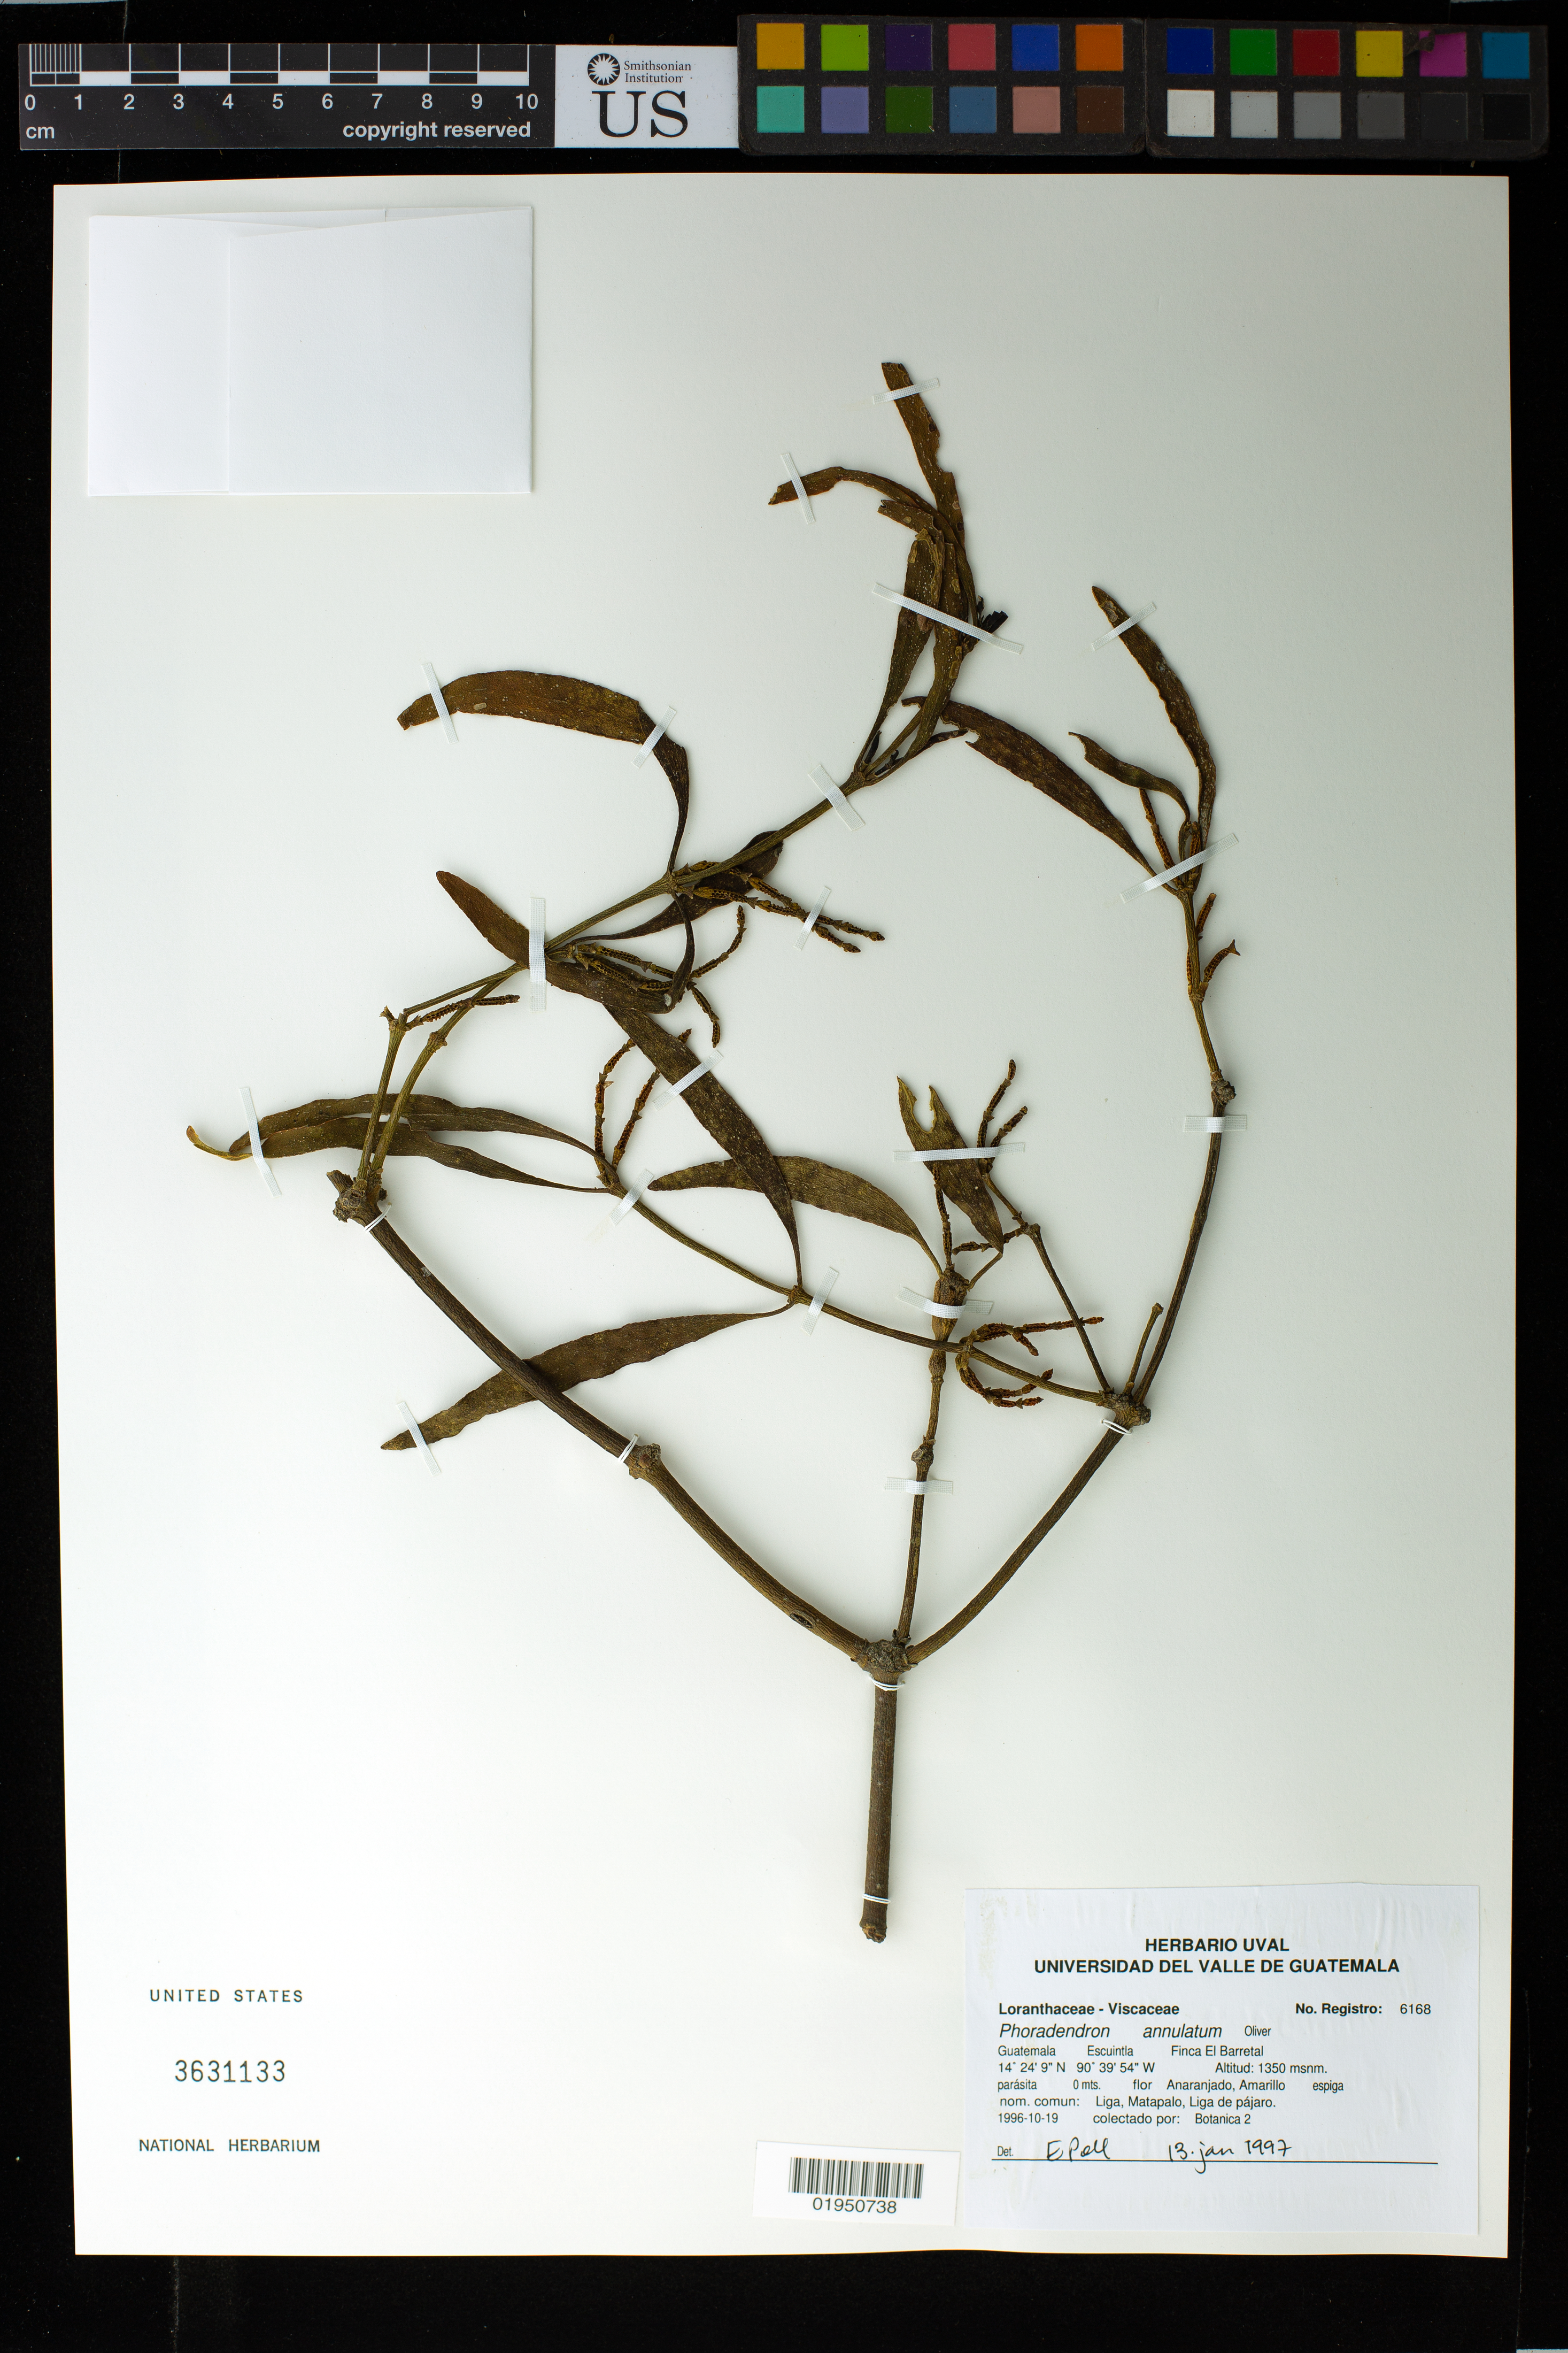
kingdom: Plantae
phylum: Tracheophyta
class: Magnoliopsida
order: Santalales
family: Viscaceae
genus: Phoradendron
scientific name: Phoradendron annulatum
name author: Oliv.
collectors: Botanica 2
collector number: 6168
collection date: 1996-10-19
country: Guatemala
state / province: Escuintla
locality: Finca EL Barretal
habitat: com: Liga, Matapalo, Liga de pajaro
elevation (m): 1350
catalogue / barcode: US 3631133